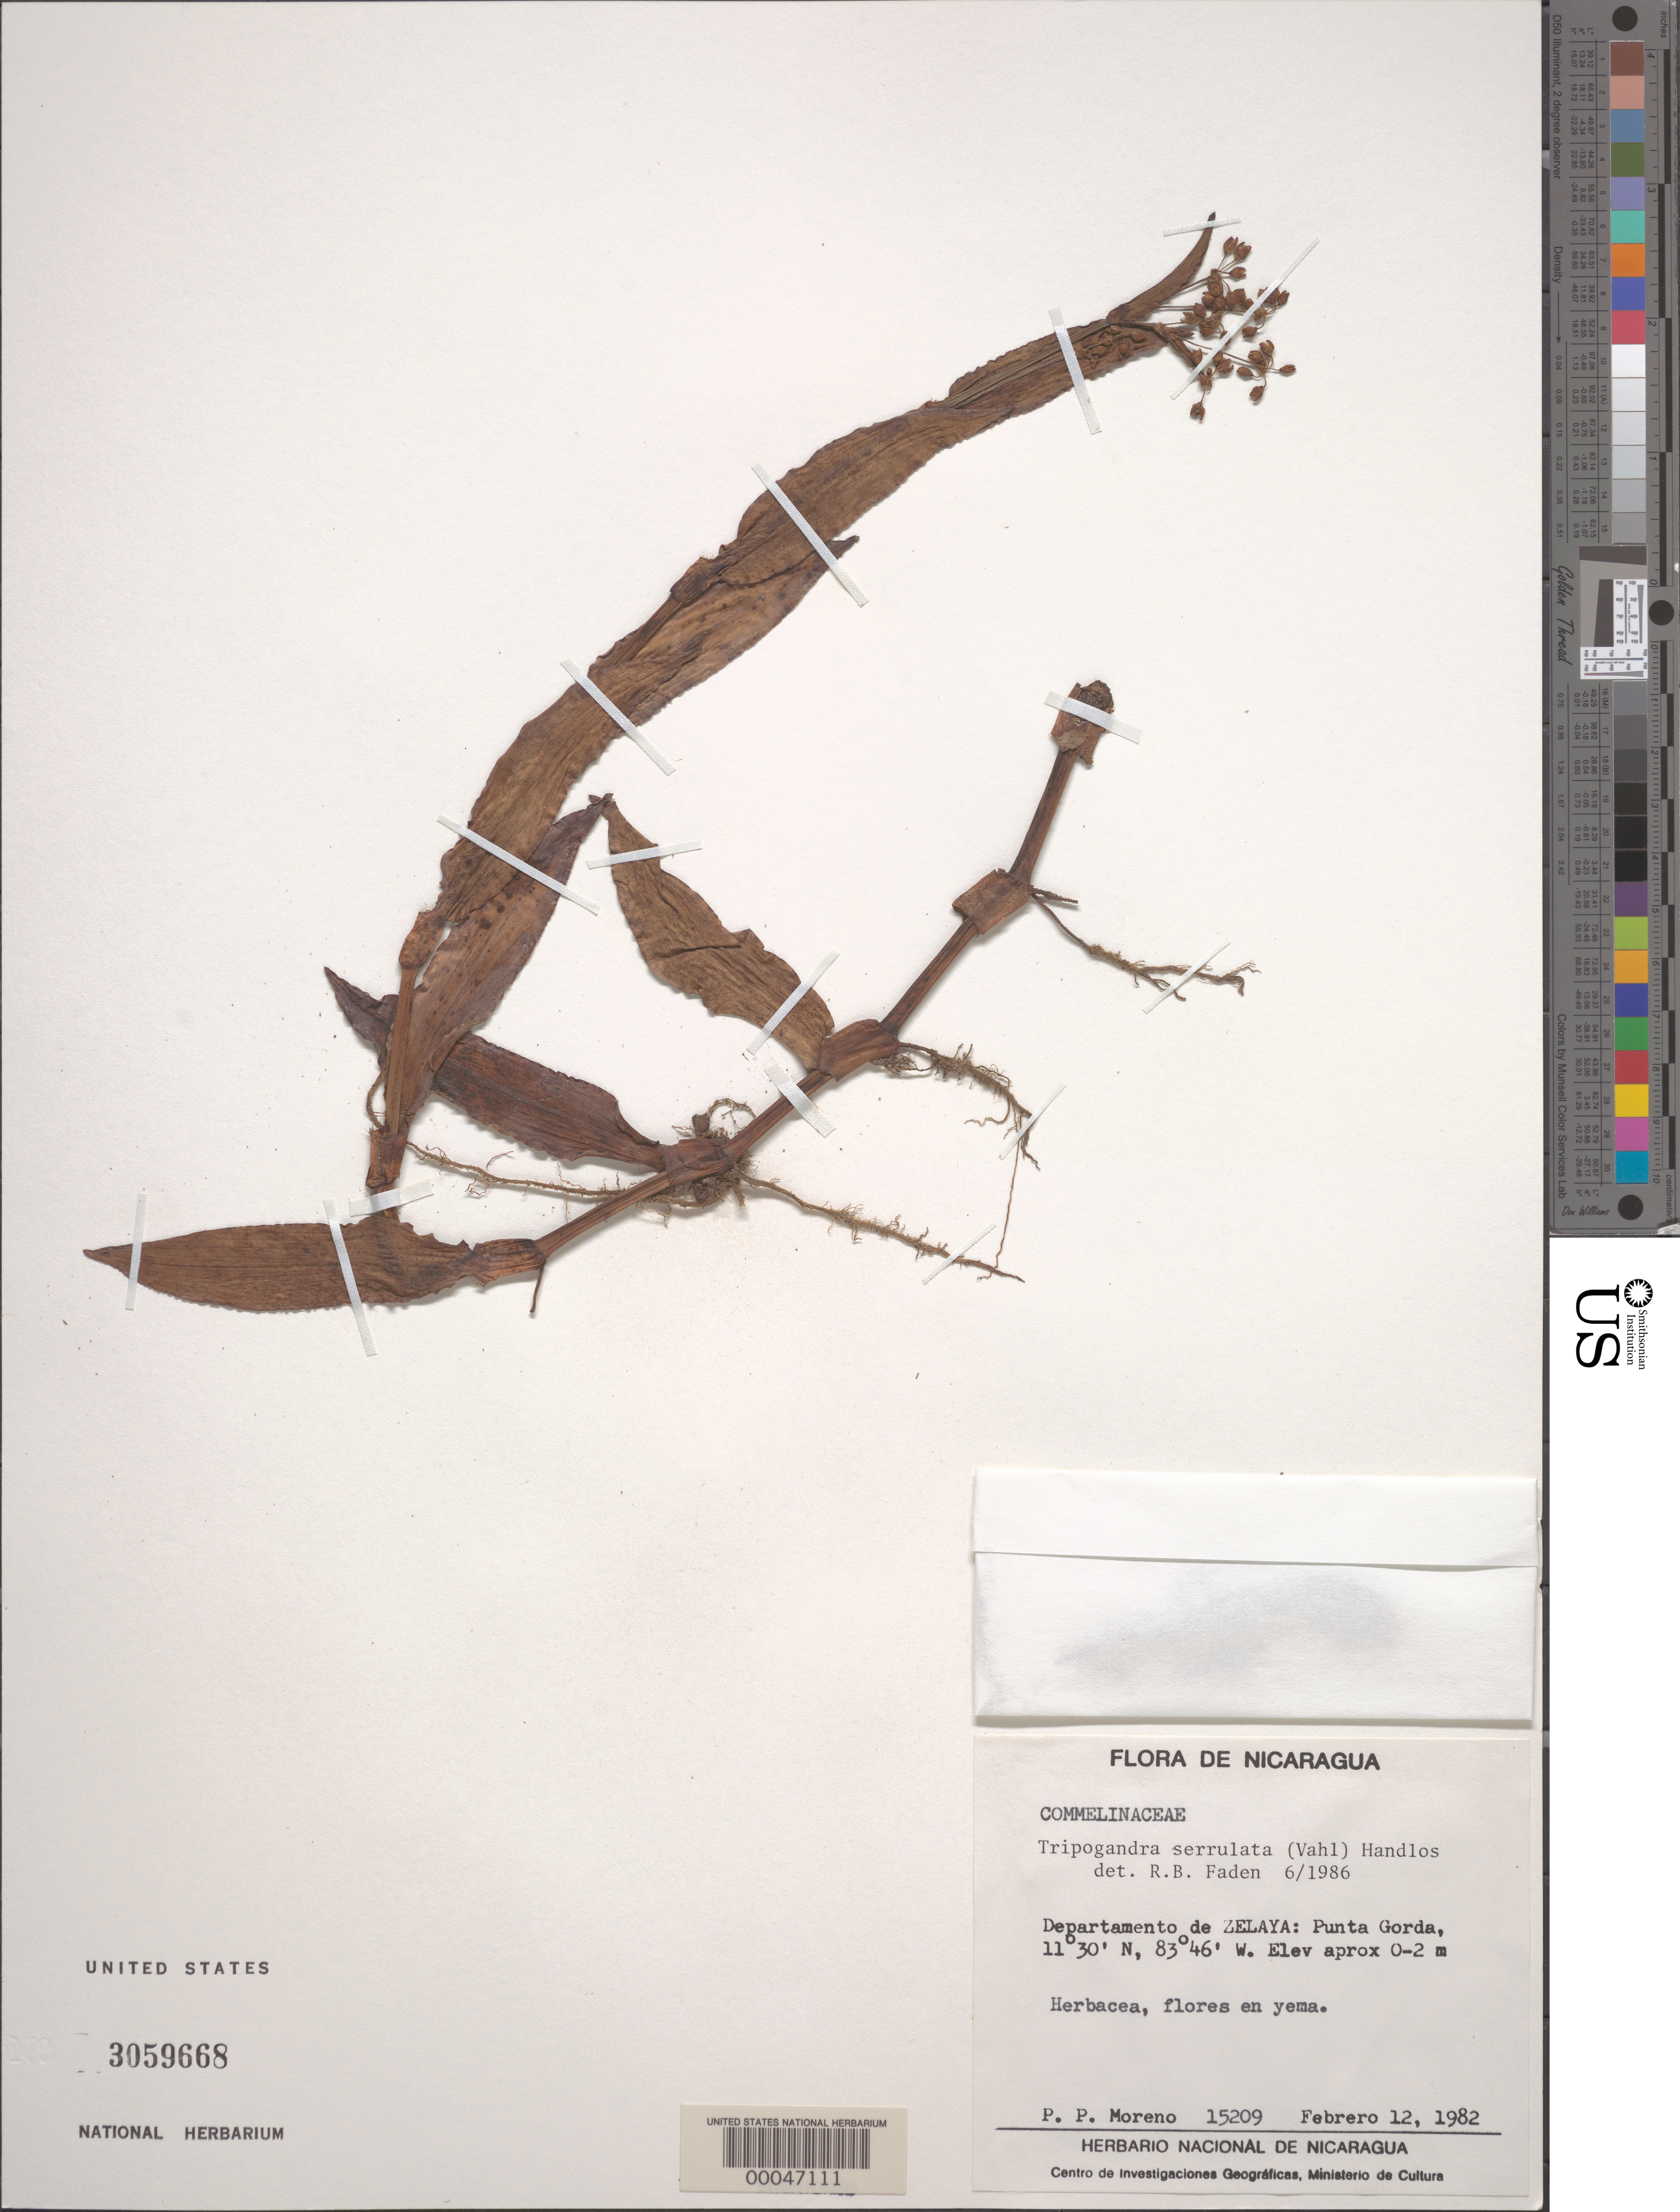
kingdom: Plantae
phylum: Tracheophyta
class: Liliopsida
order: Commelinales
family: Commelinaceae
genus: Tripogandra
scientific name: Tripogandra serrulata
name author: (Vahl) Handlos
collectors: P. Moreno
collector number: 15209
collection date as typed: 12 Feb 1982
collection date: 1982-02-12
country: Nicaragua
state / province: Atlántico Sur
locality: Punta gorda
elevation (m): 1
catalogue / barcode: US 3059668